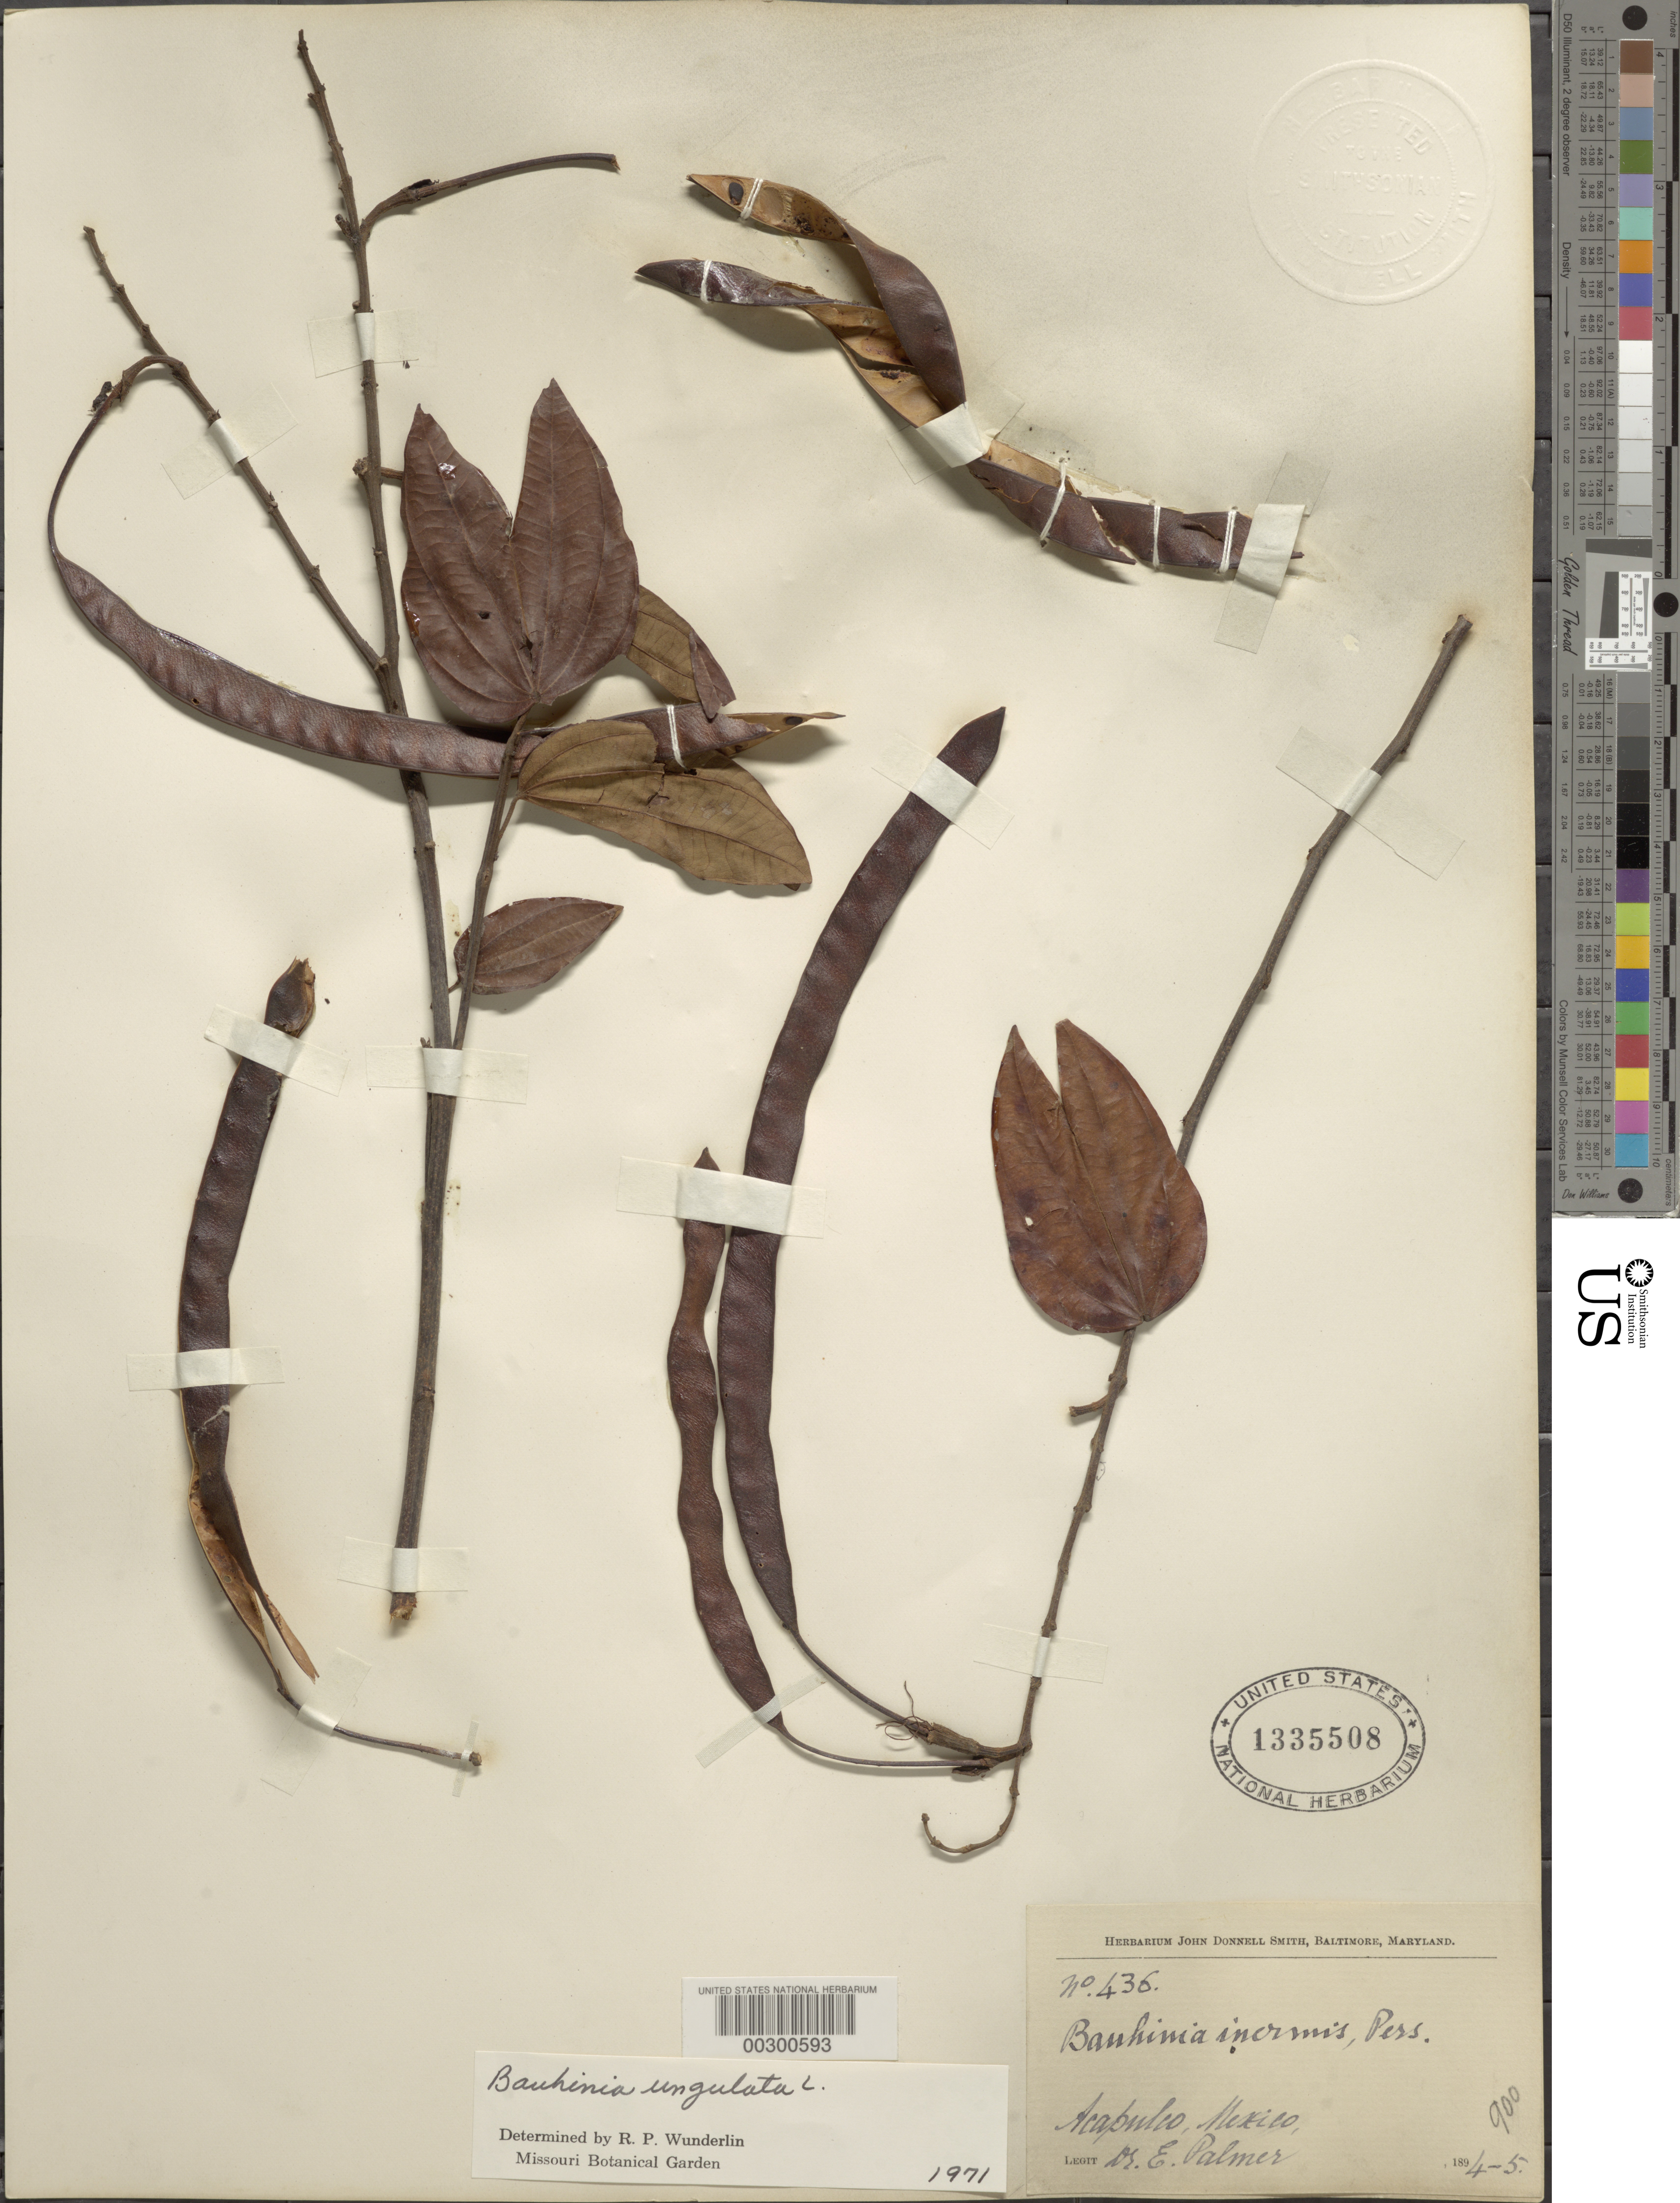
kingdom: Plantae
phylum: Tracheophyta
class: Magnoliopsida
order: Fabales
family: Fabaceae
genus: Bauhinia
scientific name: Bauhinia ungulata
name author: L.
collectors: E. Palmer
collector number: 436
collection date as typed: Oct 1894 to -- Mar 1895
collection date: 1894-10/1895-03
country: Mexico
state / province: Guerrero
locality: Acapulco and vicinity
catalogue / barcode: US 1335508